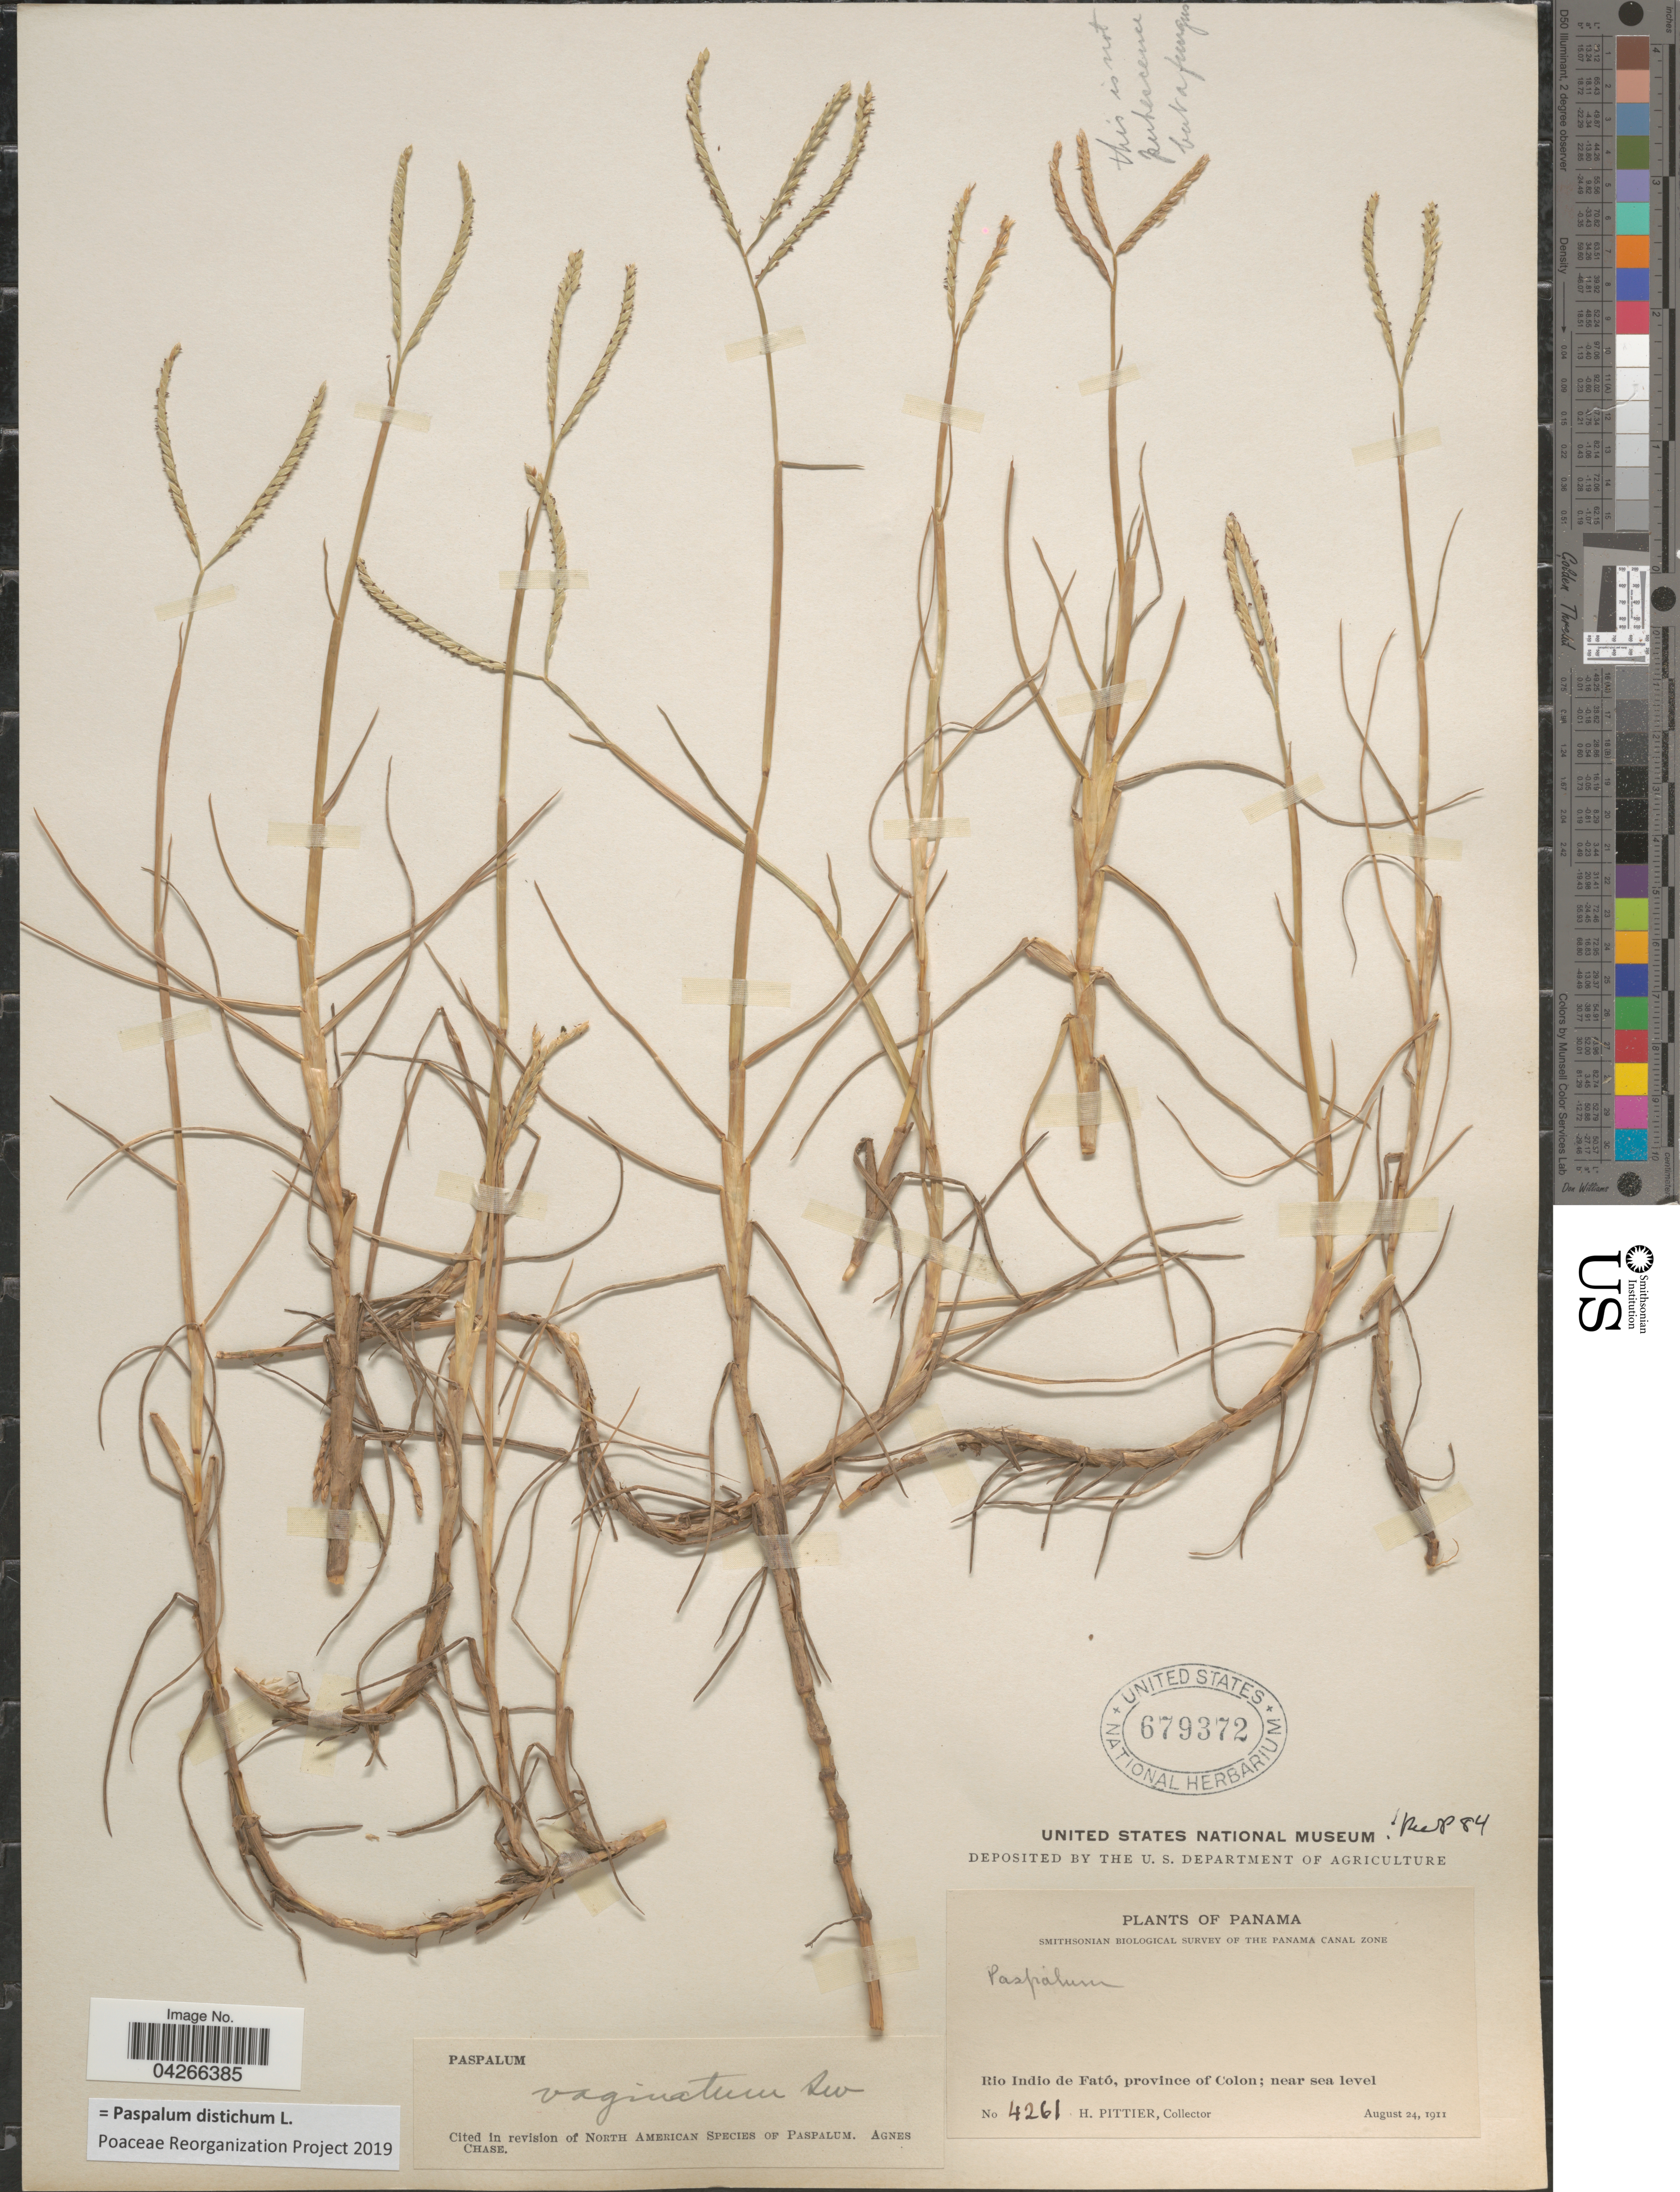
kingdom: Plantae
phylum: Tracheophyta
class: Liliopsida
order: Poales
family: Poaceae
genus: Paspalum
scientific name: Paspalum distichum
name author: L.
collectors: H. F. Pittier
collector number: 4261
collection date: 1911-08-24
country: Panama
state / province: Colón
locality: Smithsonian Biological Survey of the Panama Canal Zone. Rio Indio de Fató.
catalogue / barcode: US 679372